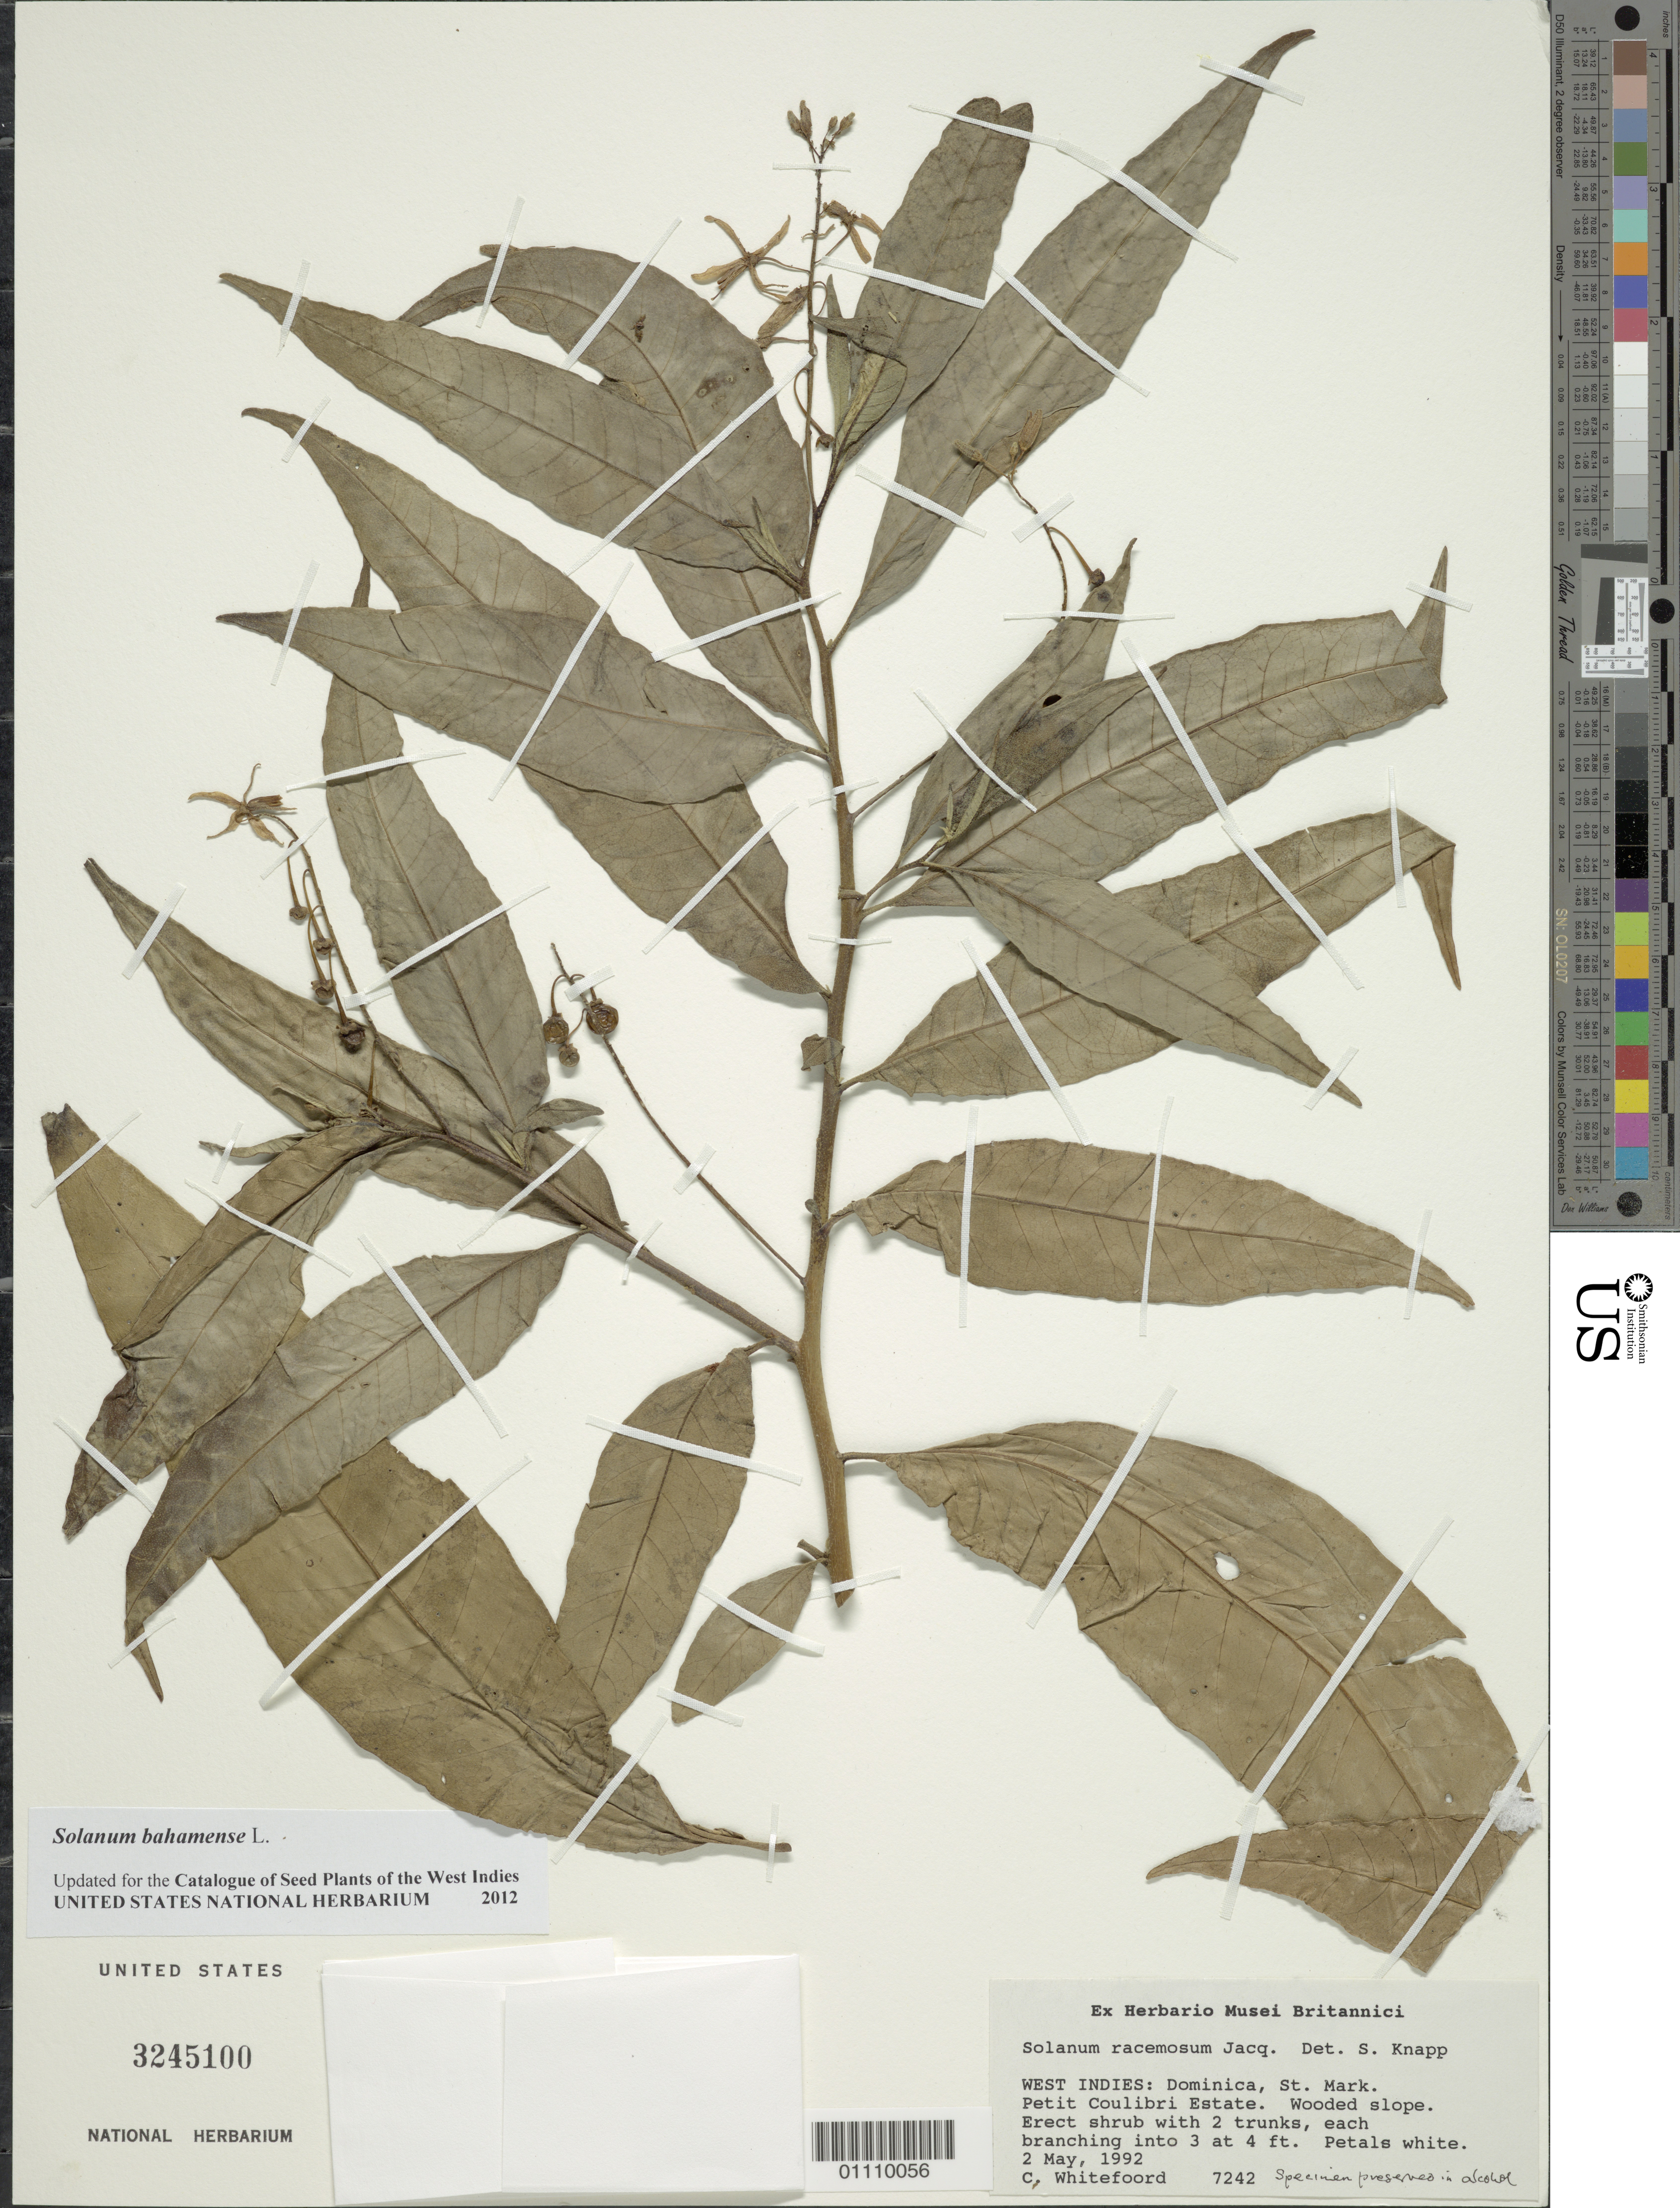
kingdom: Plantae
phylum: Tracheophyta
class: Magnoliopsida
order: Solanales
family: Solanaceae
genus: Solanum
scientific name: Solanum bahamense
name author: L.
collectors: C. Whitefoord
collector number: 7242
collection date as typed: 02 May 1992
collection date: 1992-05-02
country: Dominica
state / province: St. Mark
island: Dominica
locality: Petit Coulibri Estate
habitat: Wooded slope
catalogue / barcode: US 3245100